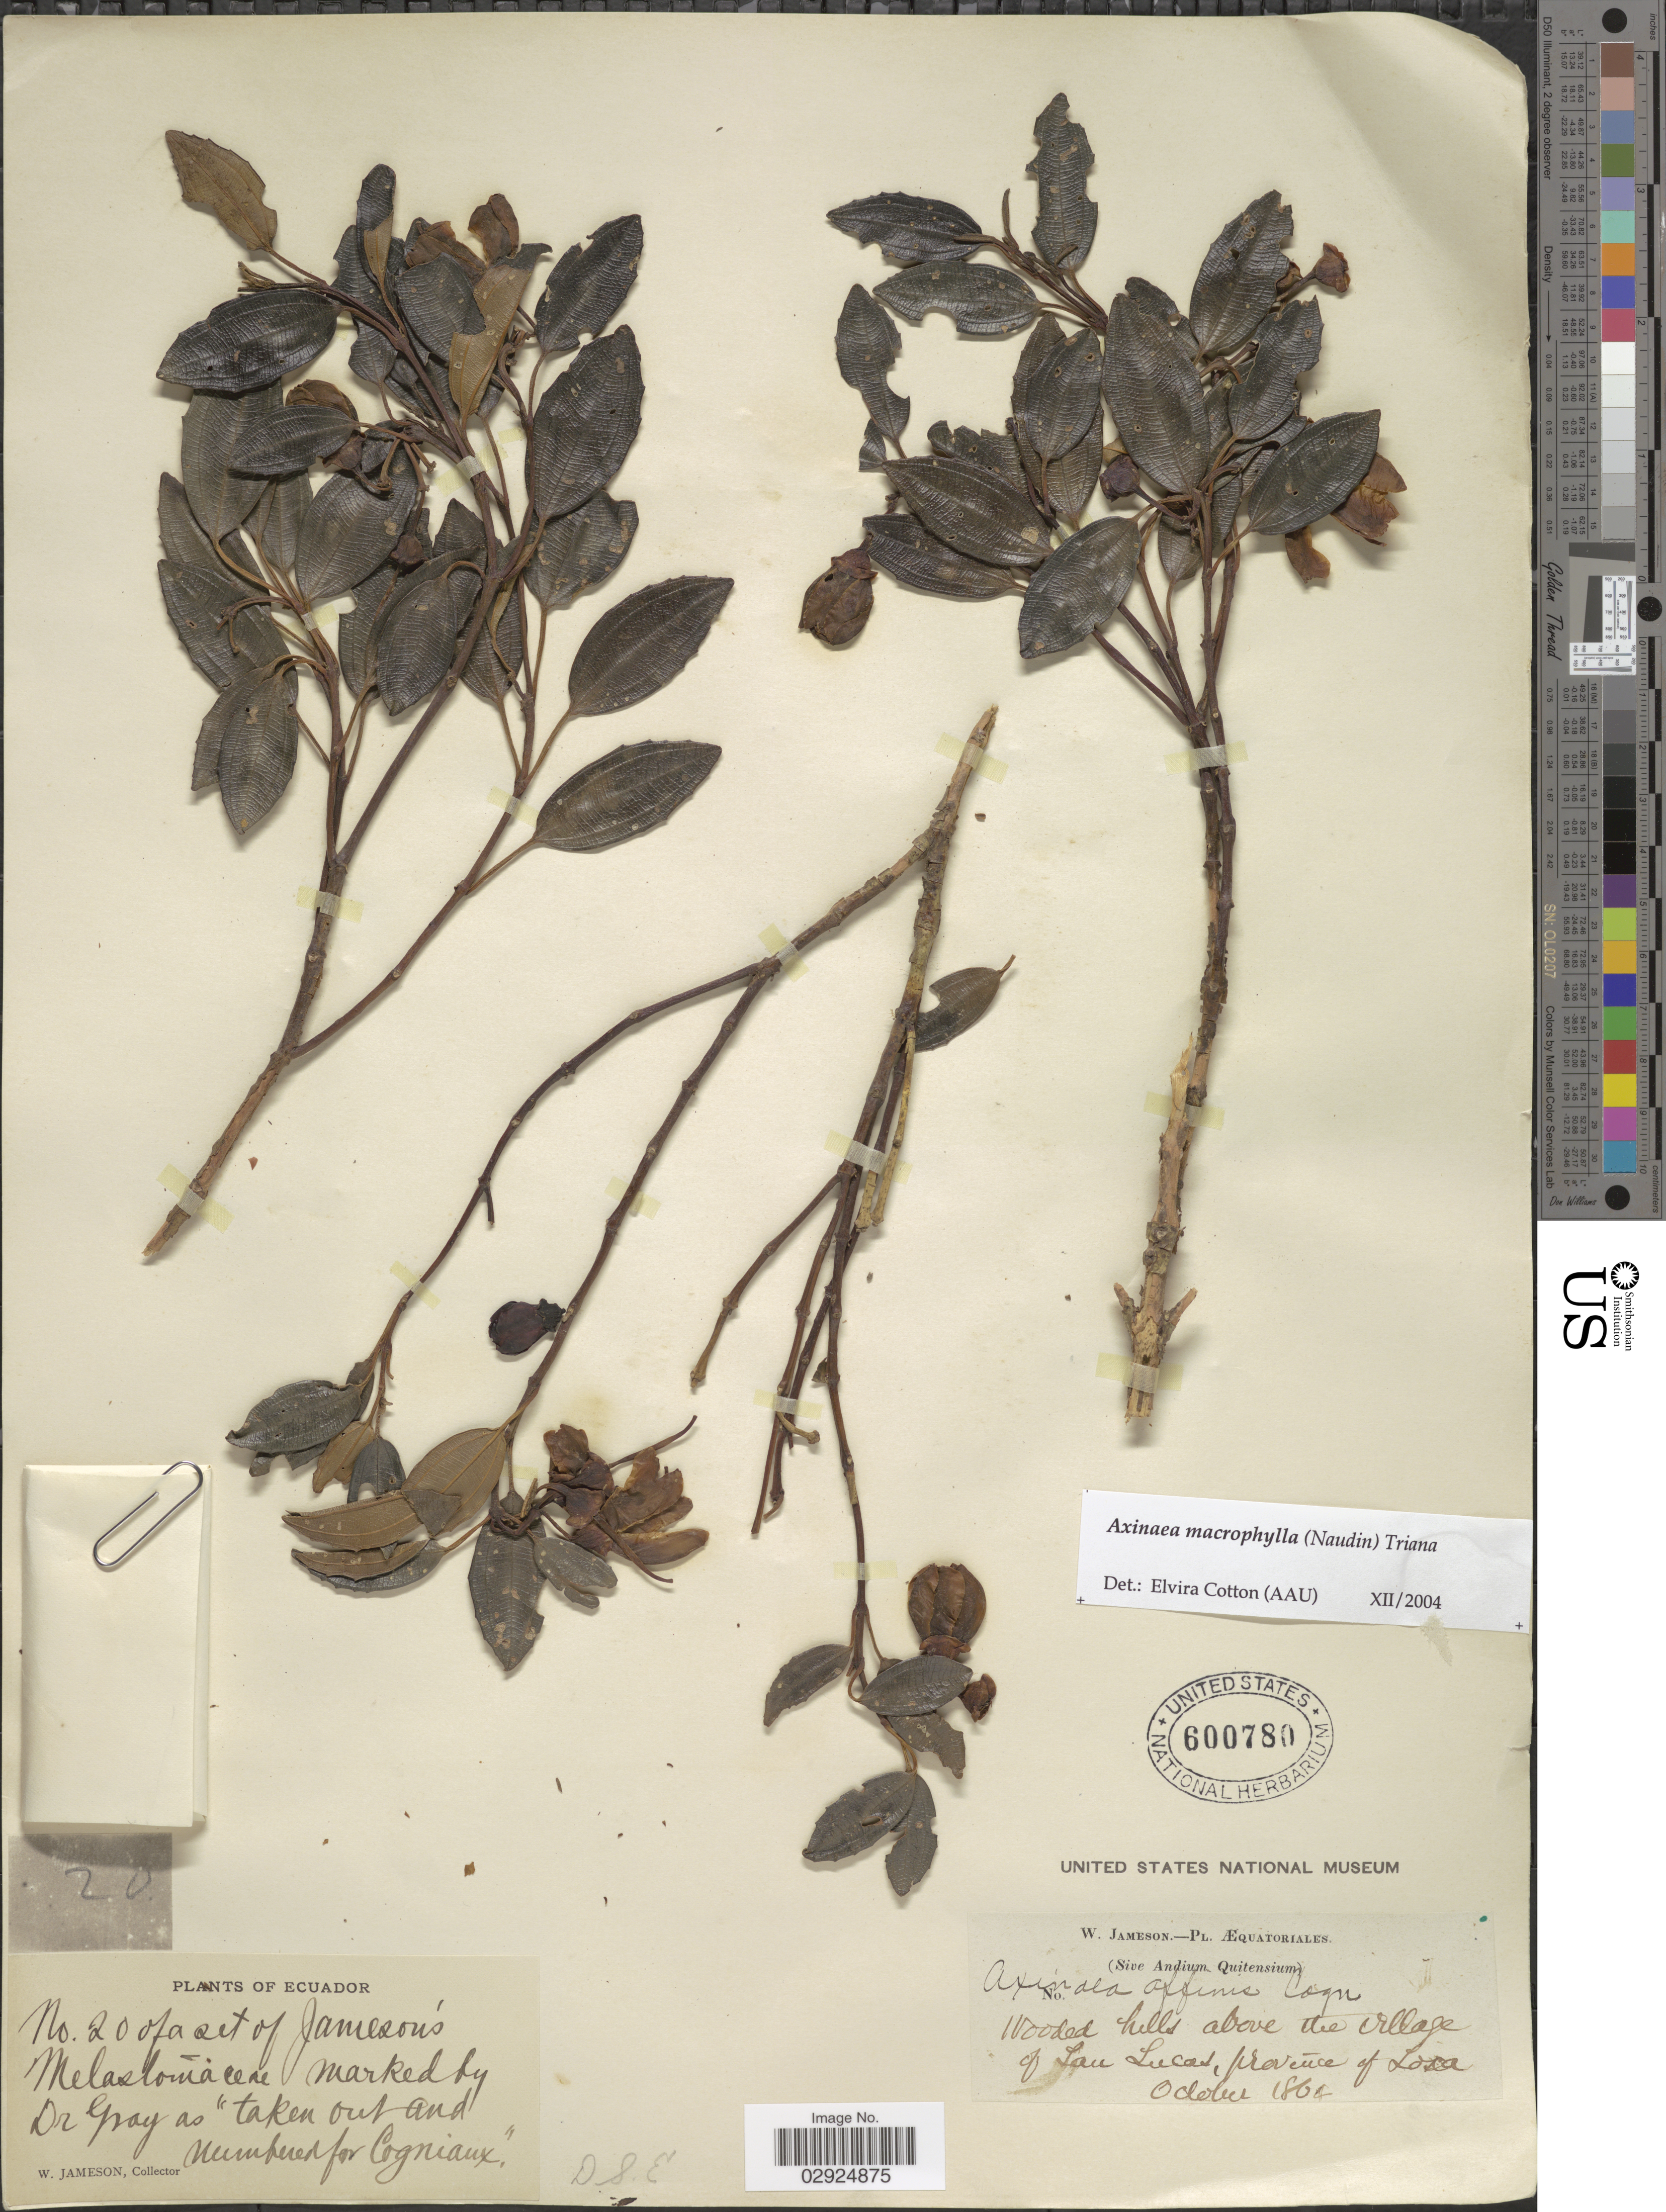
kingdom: Plantae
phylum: Tracheophyta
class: Magnoliopsida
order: Myrtales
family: Melastomataceae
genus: Axinaea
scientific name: Axinaea macrophylla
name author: (Naudin) Triana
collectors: W. Jameson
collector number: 20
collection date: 1864-10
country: Ecuador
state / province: Loja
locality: Wooded hills above the village of San Lucas, province of Loja.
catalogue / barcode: US 600780